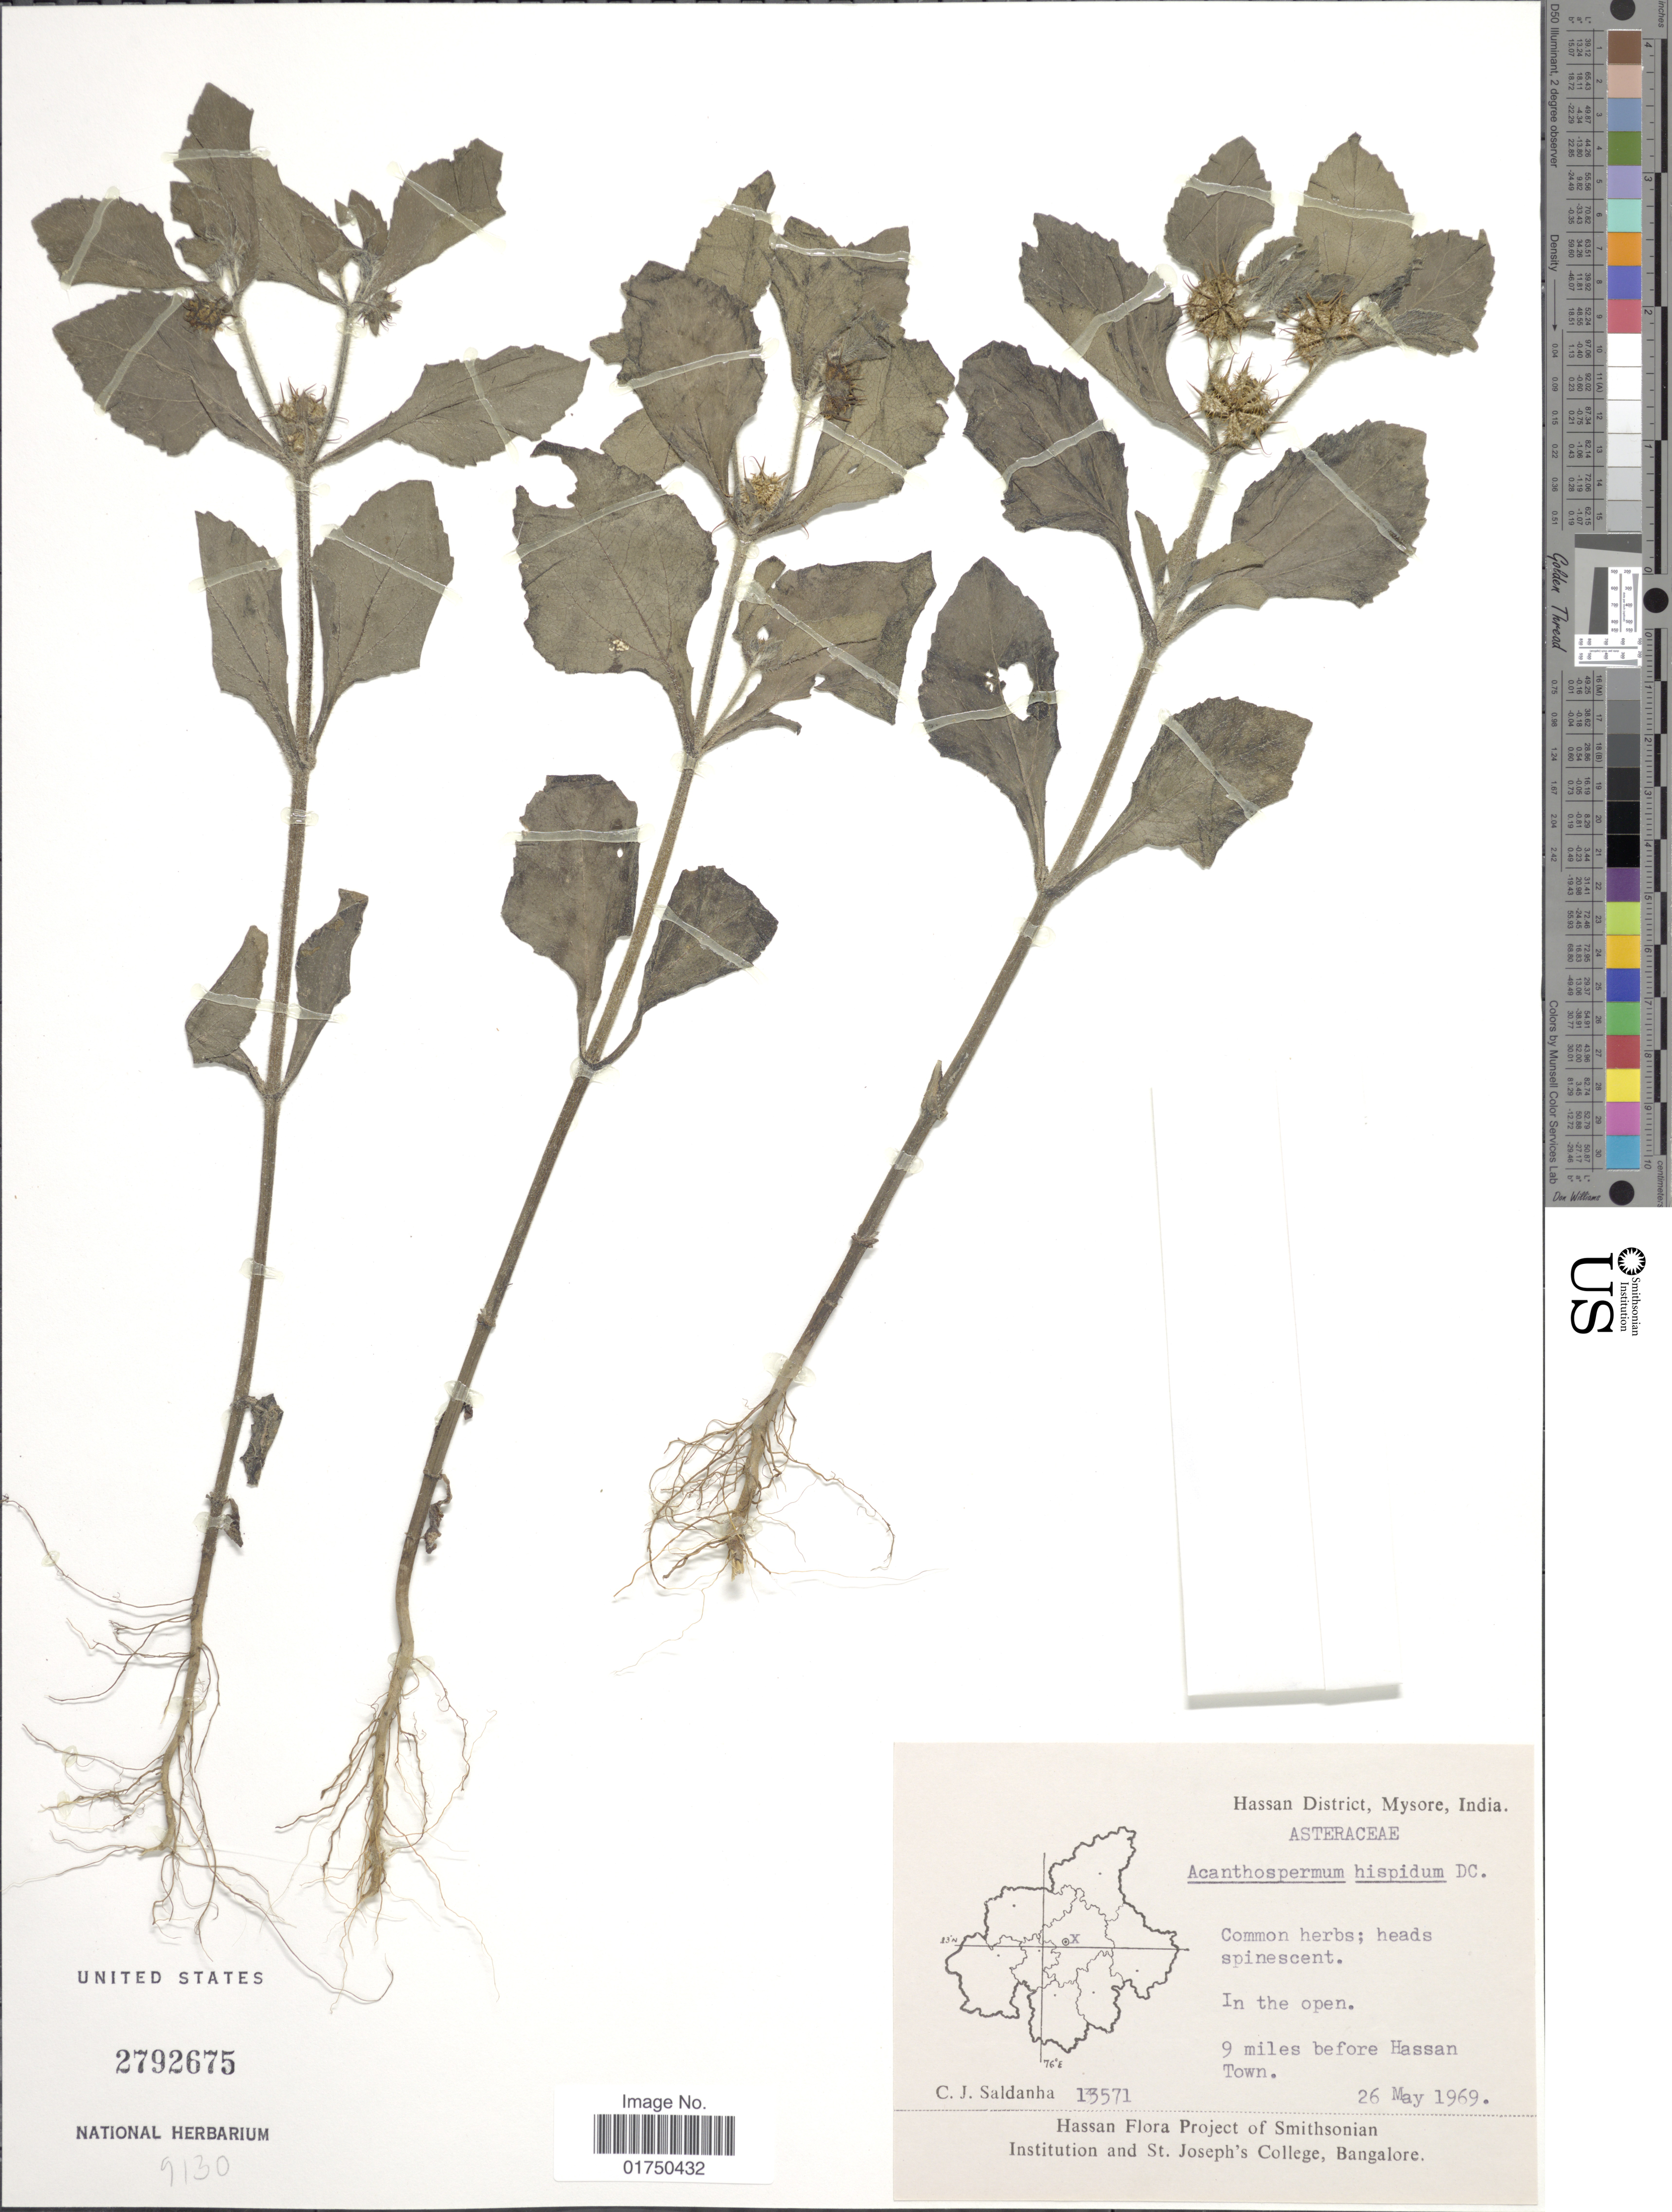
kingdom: Plantae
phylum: Tracheophyta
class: Magnoliopsida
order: Asterales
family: Asteraceae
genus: Acanthospermum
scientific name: Acanthospermum hispidum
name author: DC.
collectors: C. J. Saldanha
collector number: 13571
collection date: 1969-05-26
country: India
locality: Hassan District, Mysore, India. 9 miles before Hassan Town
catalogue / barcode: US 2792675